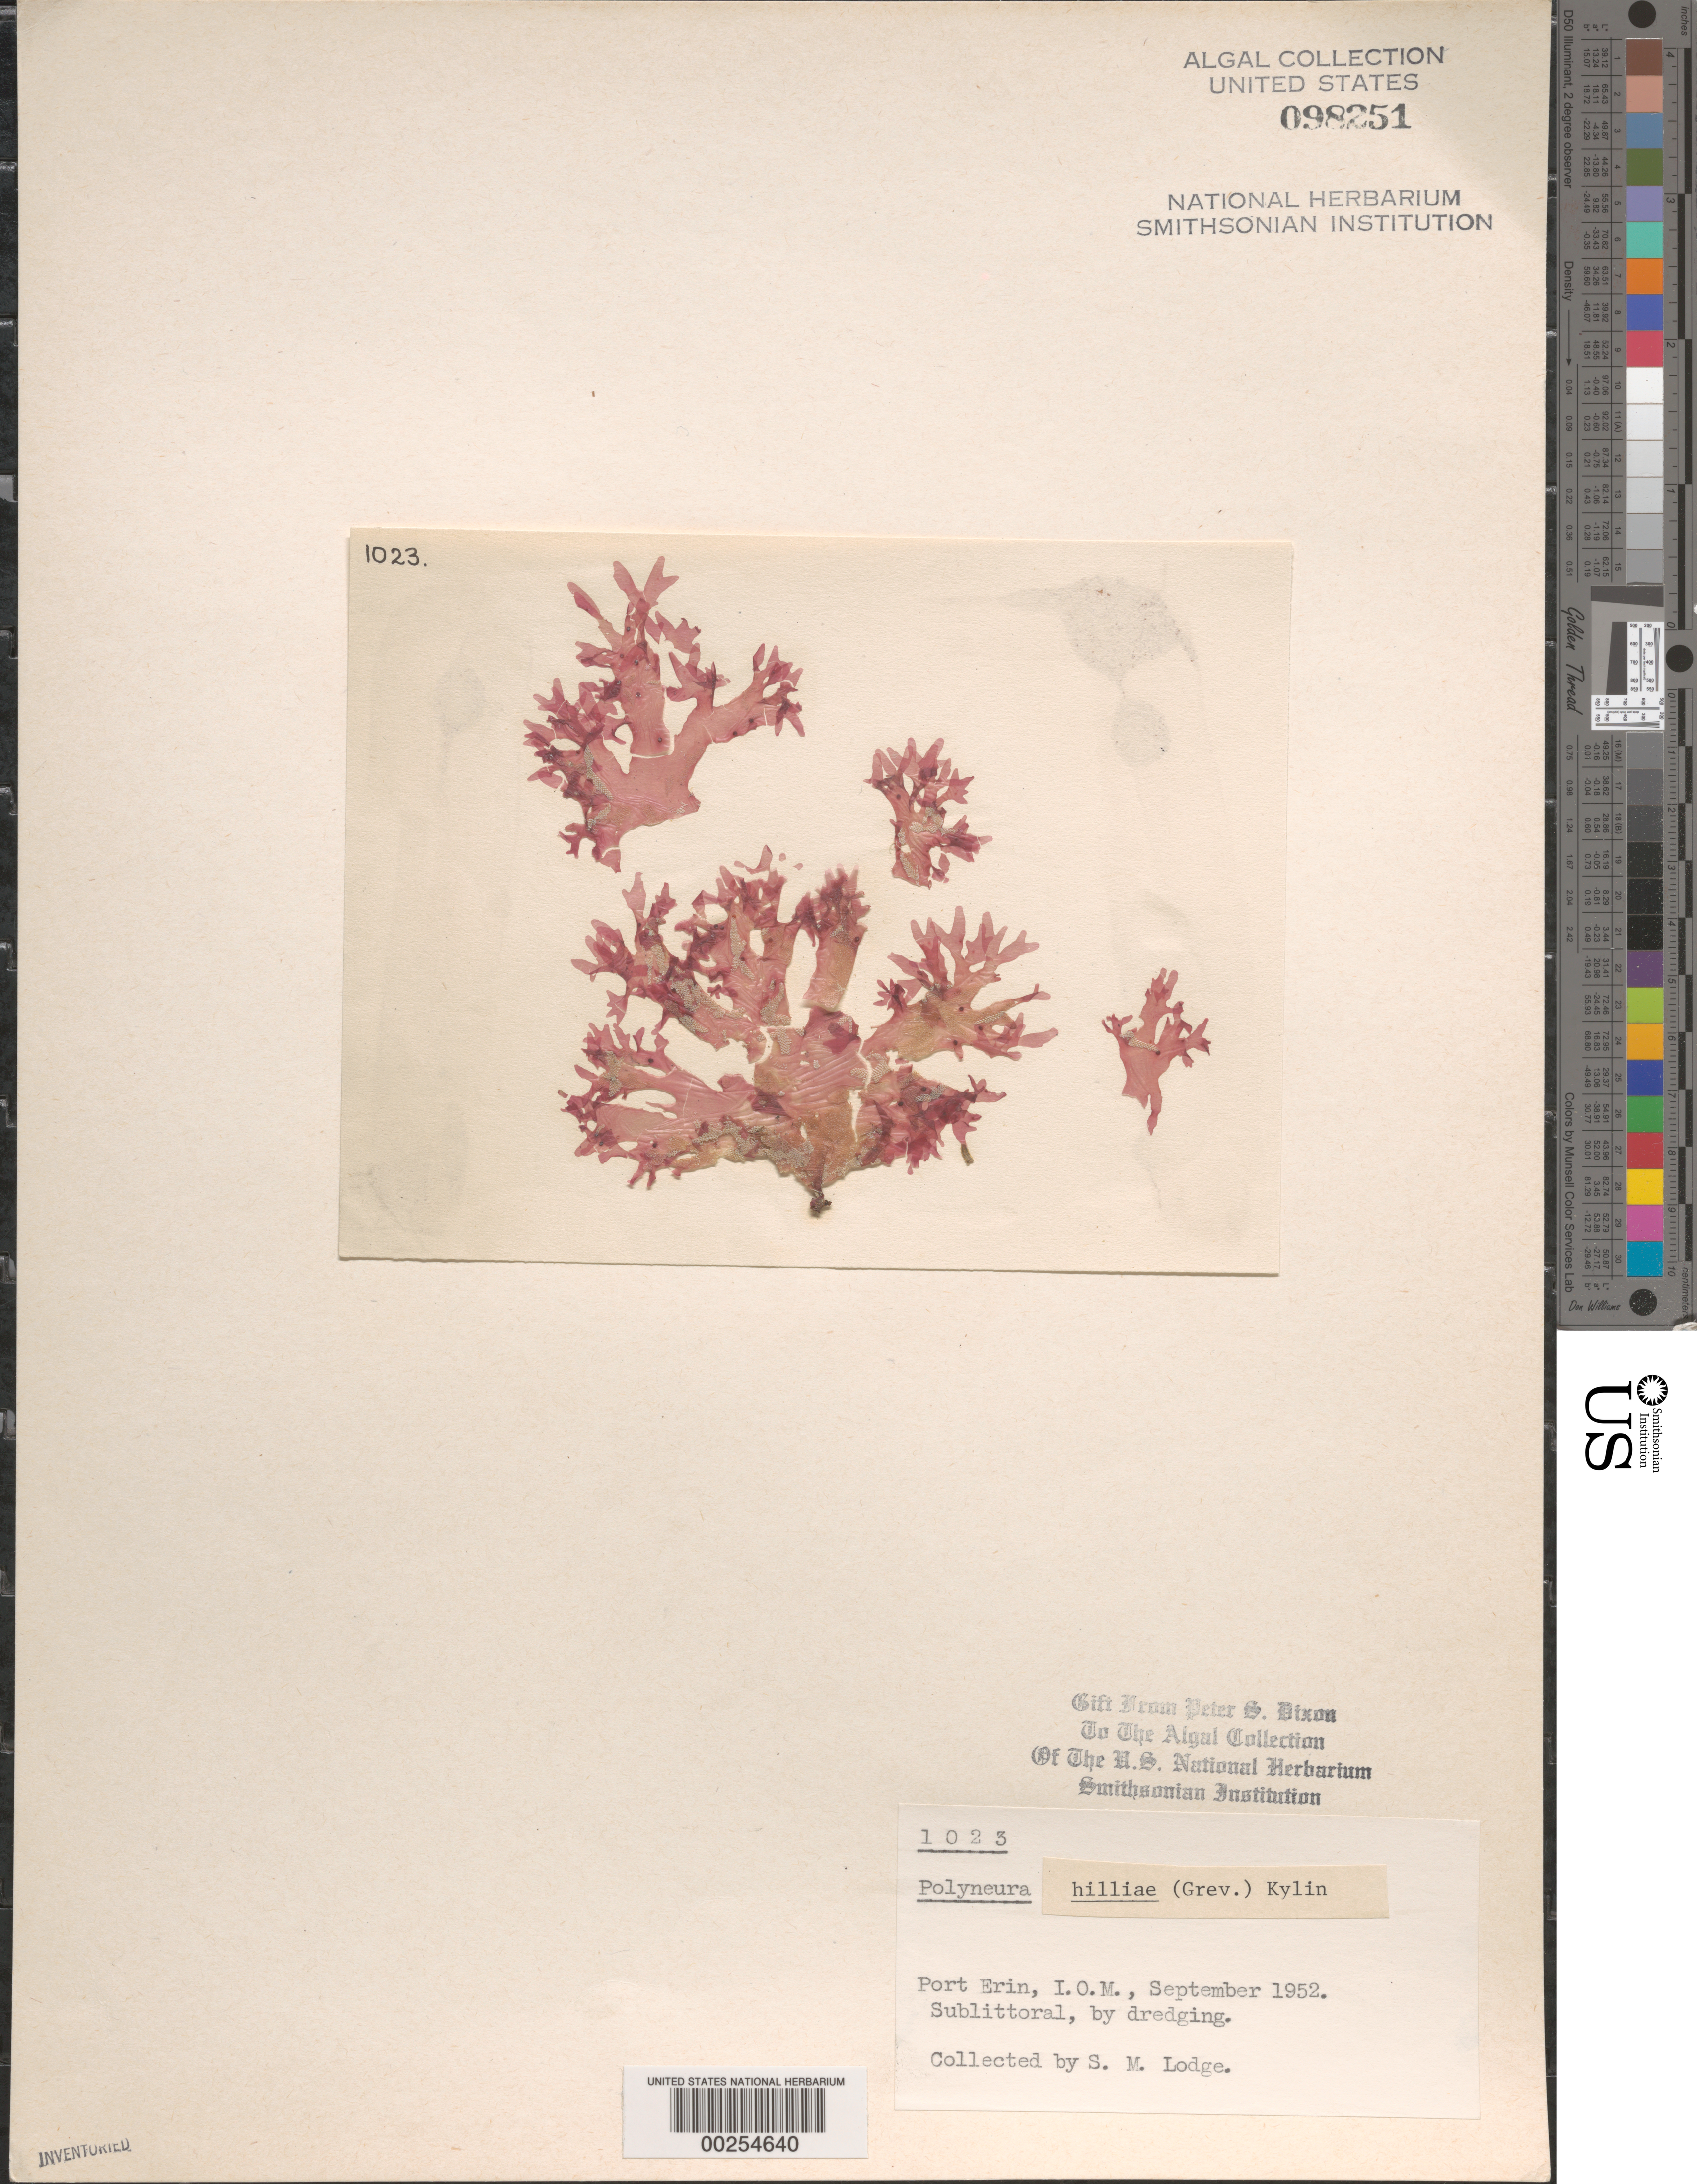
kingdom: Plantae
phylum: Rhodophyta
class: Florideophyceae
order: Ceramiales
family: Delesseriaceae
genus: Polyneura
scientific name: Polyneura bonnemaisonii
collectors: S. Lodge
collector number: PSD 1023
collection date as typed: Sep 1952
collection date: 1952-09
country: United Kingdom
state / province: England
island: Isle of Man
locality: Port Erin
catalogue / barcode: US 98251